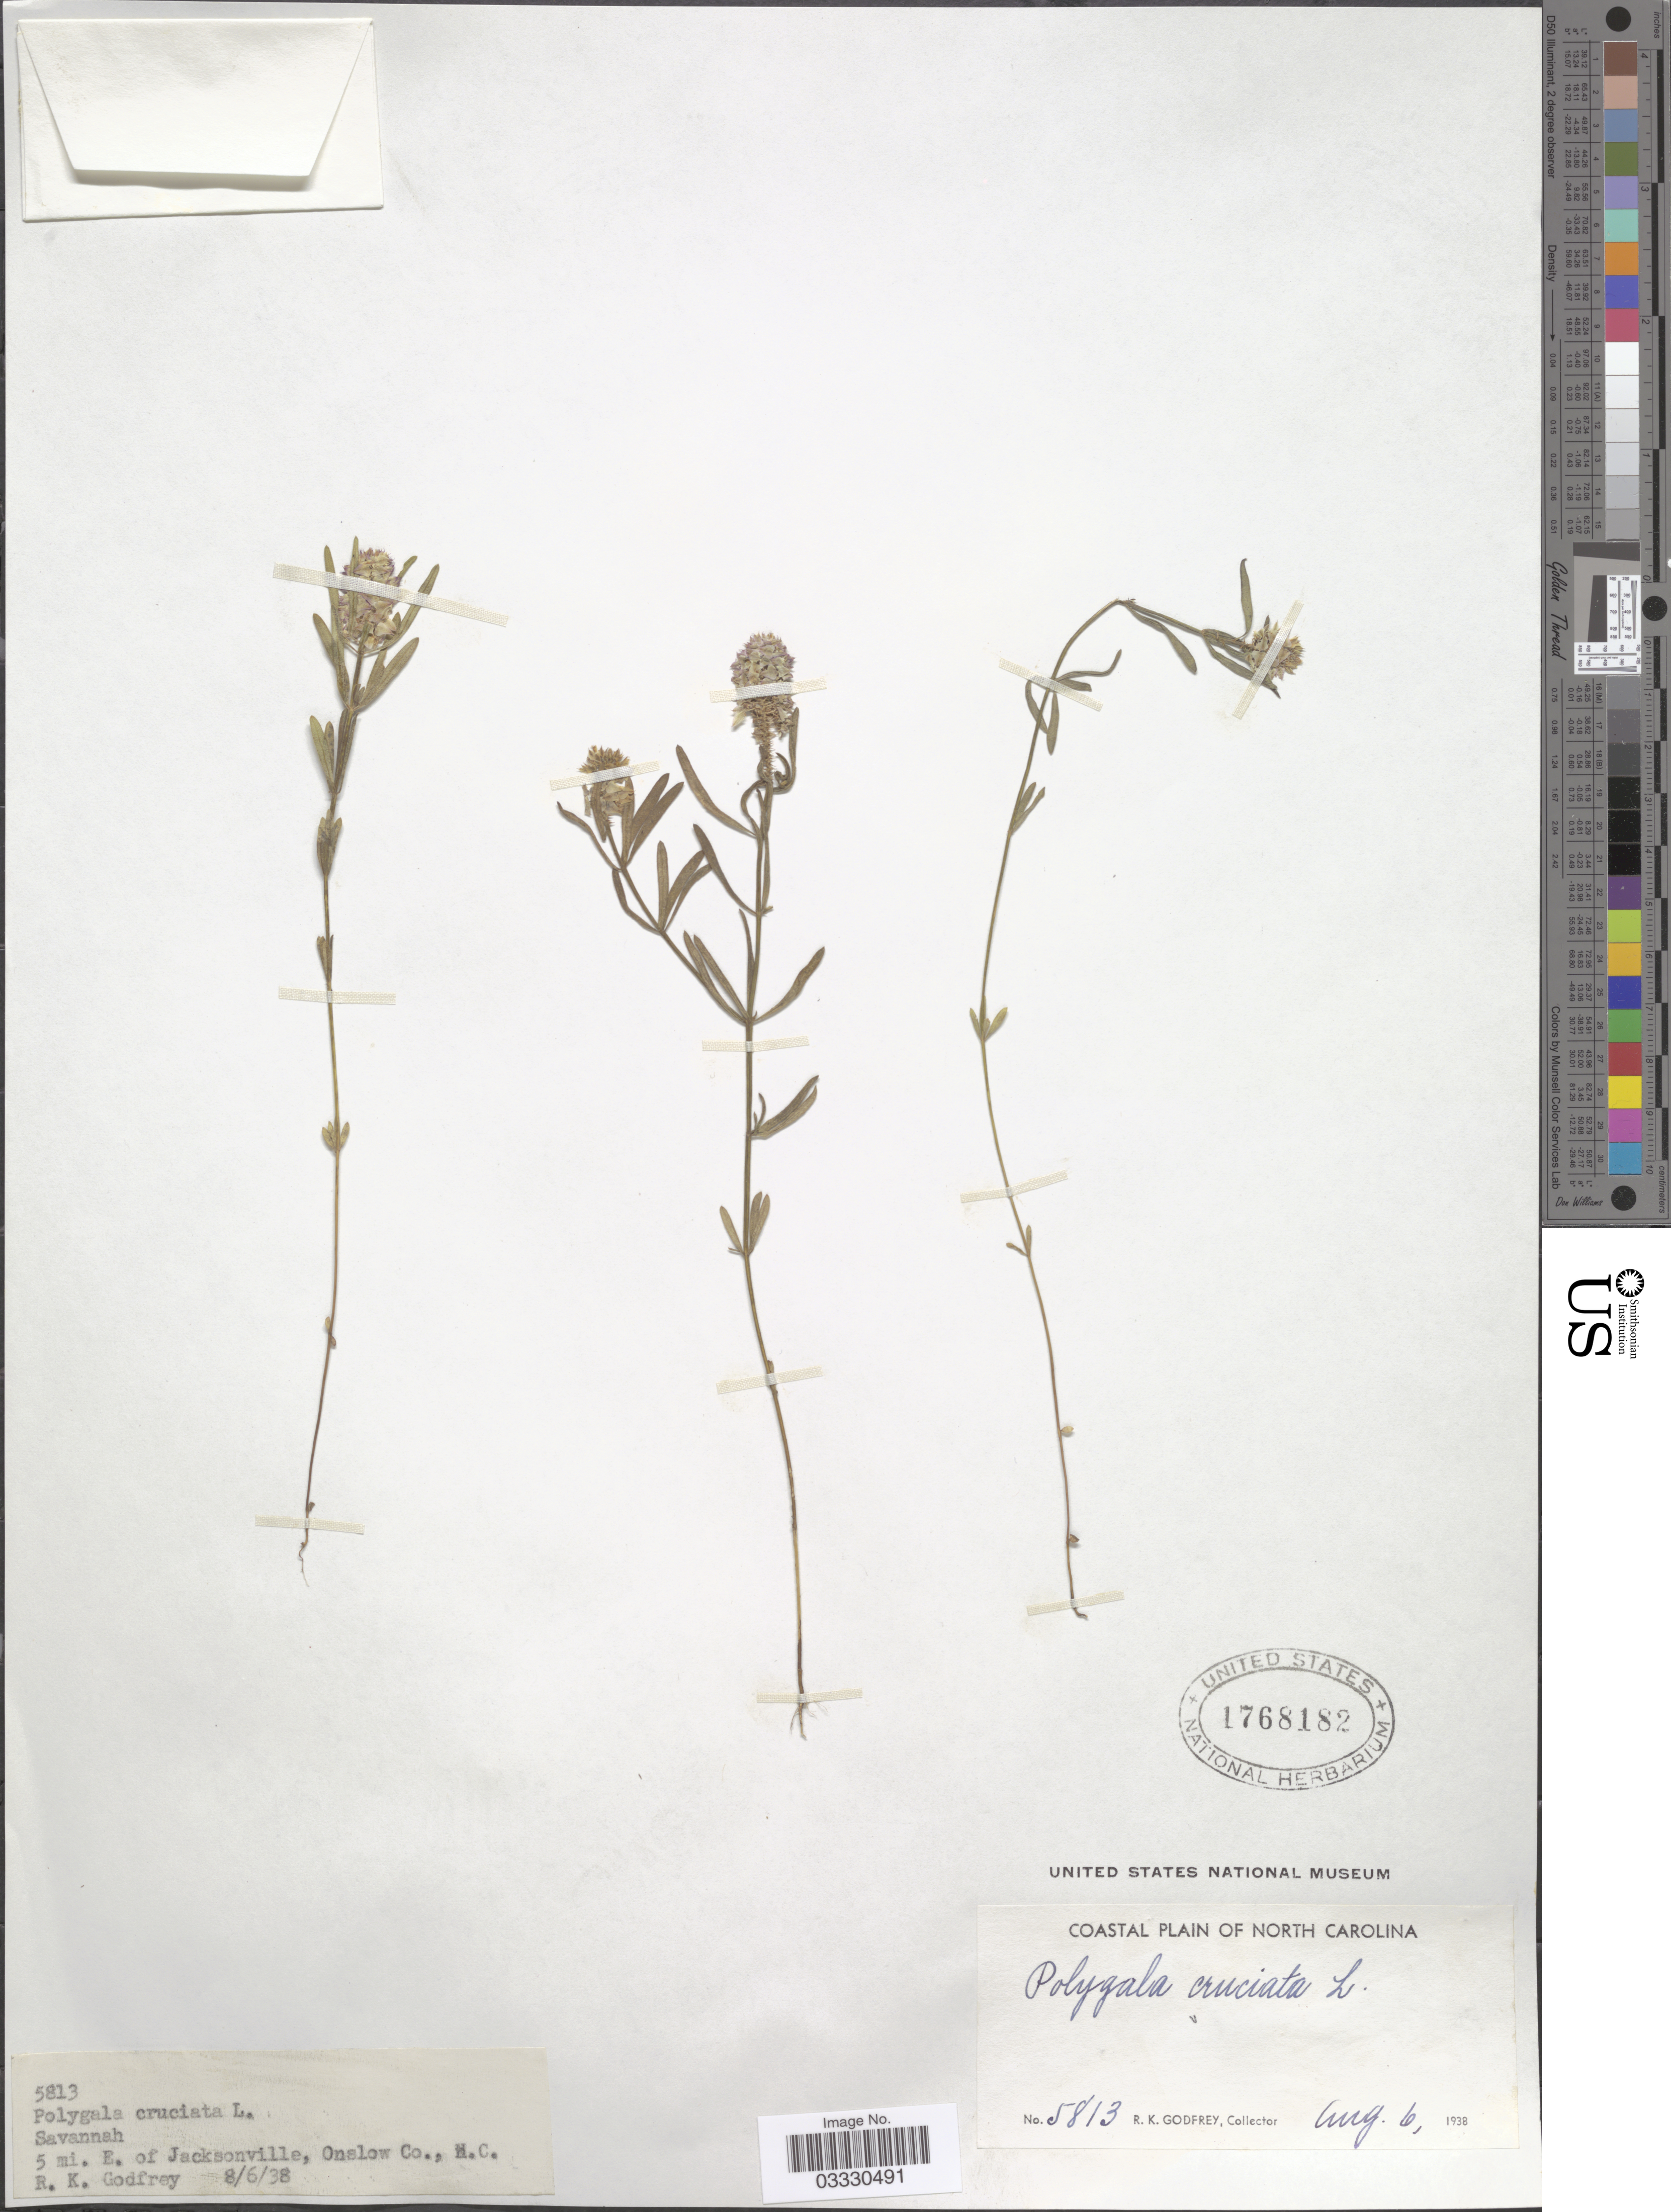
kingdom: Plantae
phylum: Tracheophyta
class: Magnoliopsida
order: Fabales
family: Polygalaceae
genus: Polygala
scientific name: Polygala cruciata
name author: L.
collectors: R. K. Godfrey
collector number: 5813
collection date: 1938-08-06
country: United States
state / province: North Carolina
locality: Coastal plain of North Carolina. 5 mi. E. of Jacksonville, Onslow Co.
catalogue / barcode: US 1768182